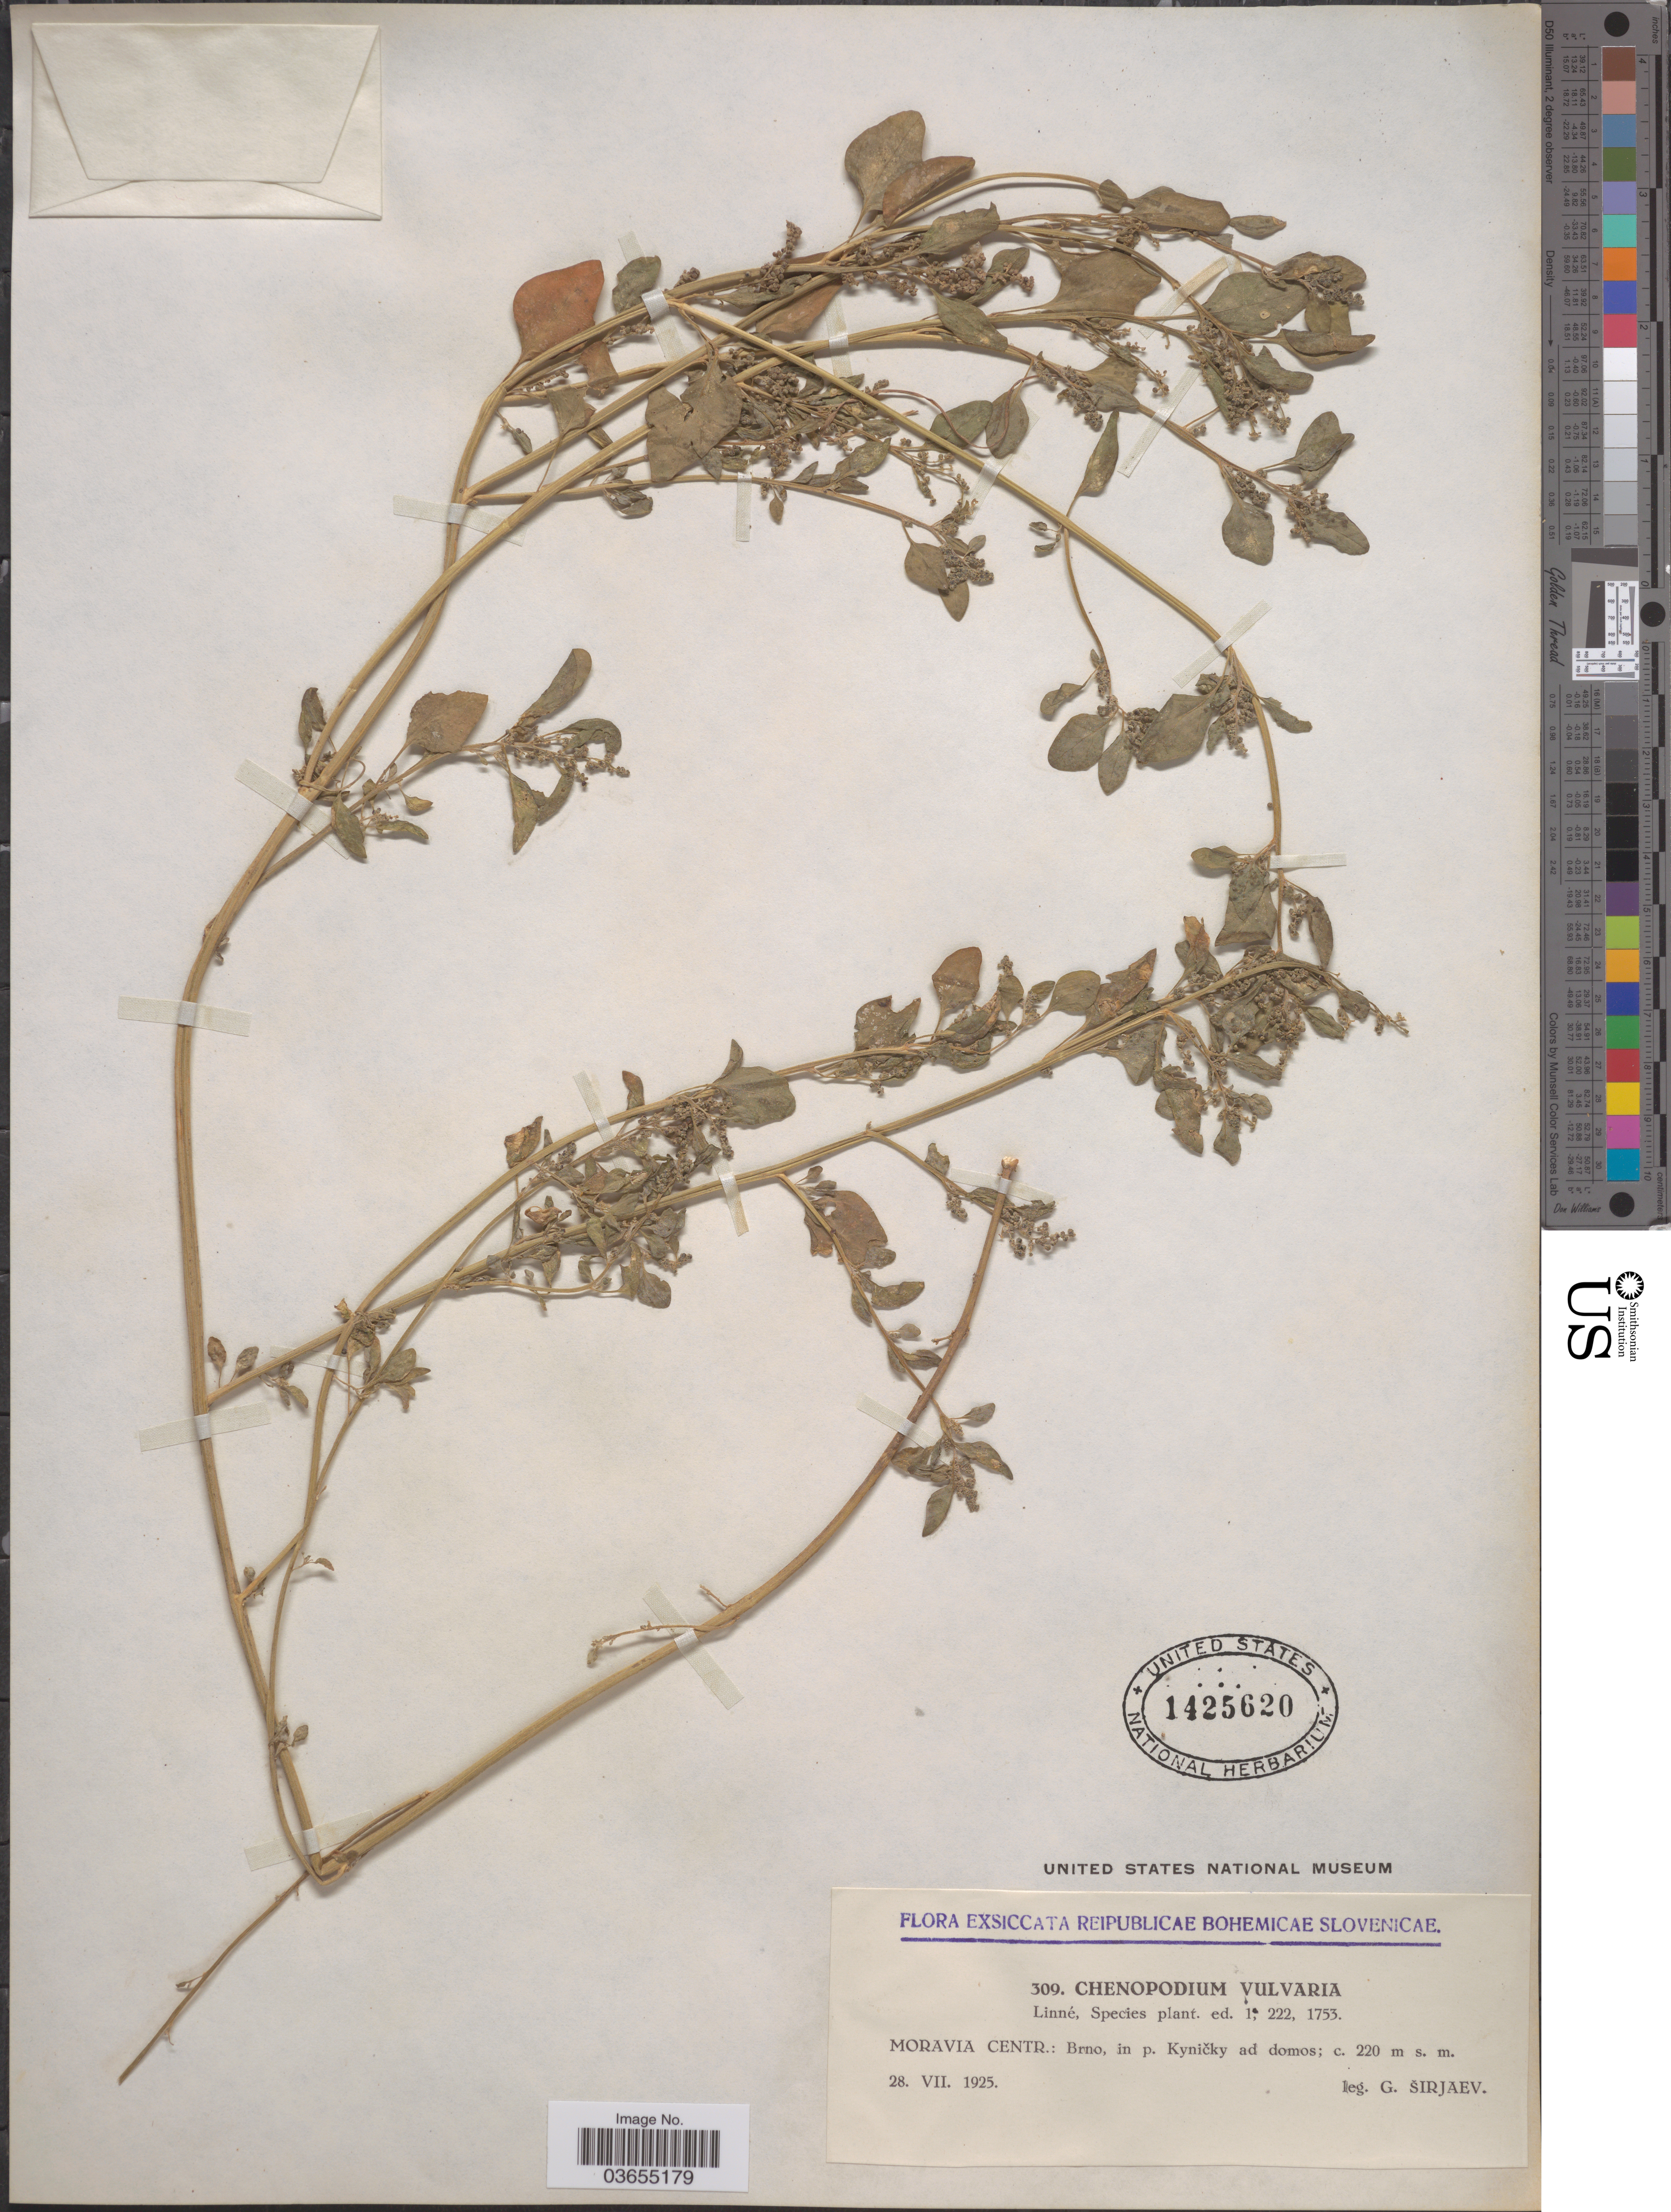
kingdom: Plantae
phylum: Tracheophyta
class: Magnoliopsida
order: Caryophyllales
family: Amaranthaceae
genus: Chenopodium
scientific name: Chenopodium vulvaria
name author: L.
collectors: G. Sirjaev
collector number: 309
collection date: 1925-07-28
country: Slovakia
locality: Reipublicae Bohemicae Slovenicae. Moravia Centr.: Brno, in p. Kyničy ad domos.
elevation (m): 220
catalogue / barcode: US 1425620